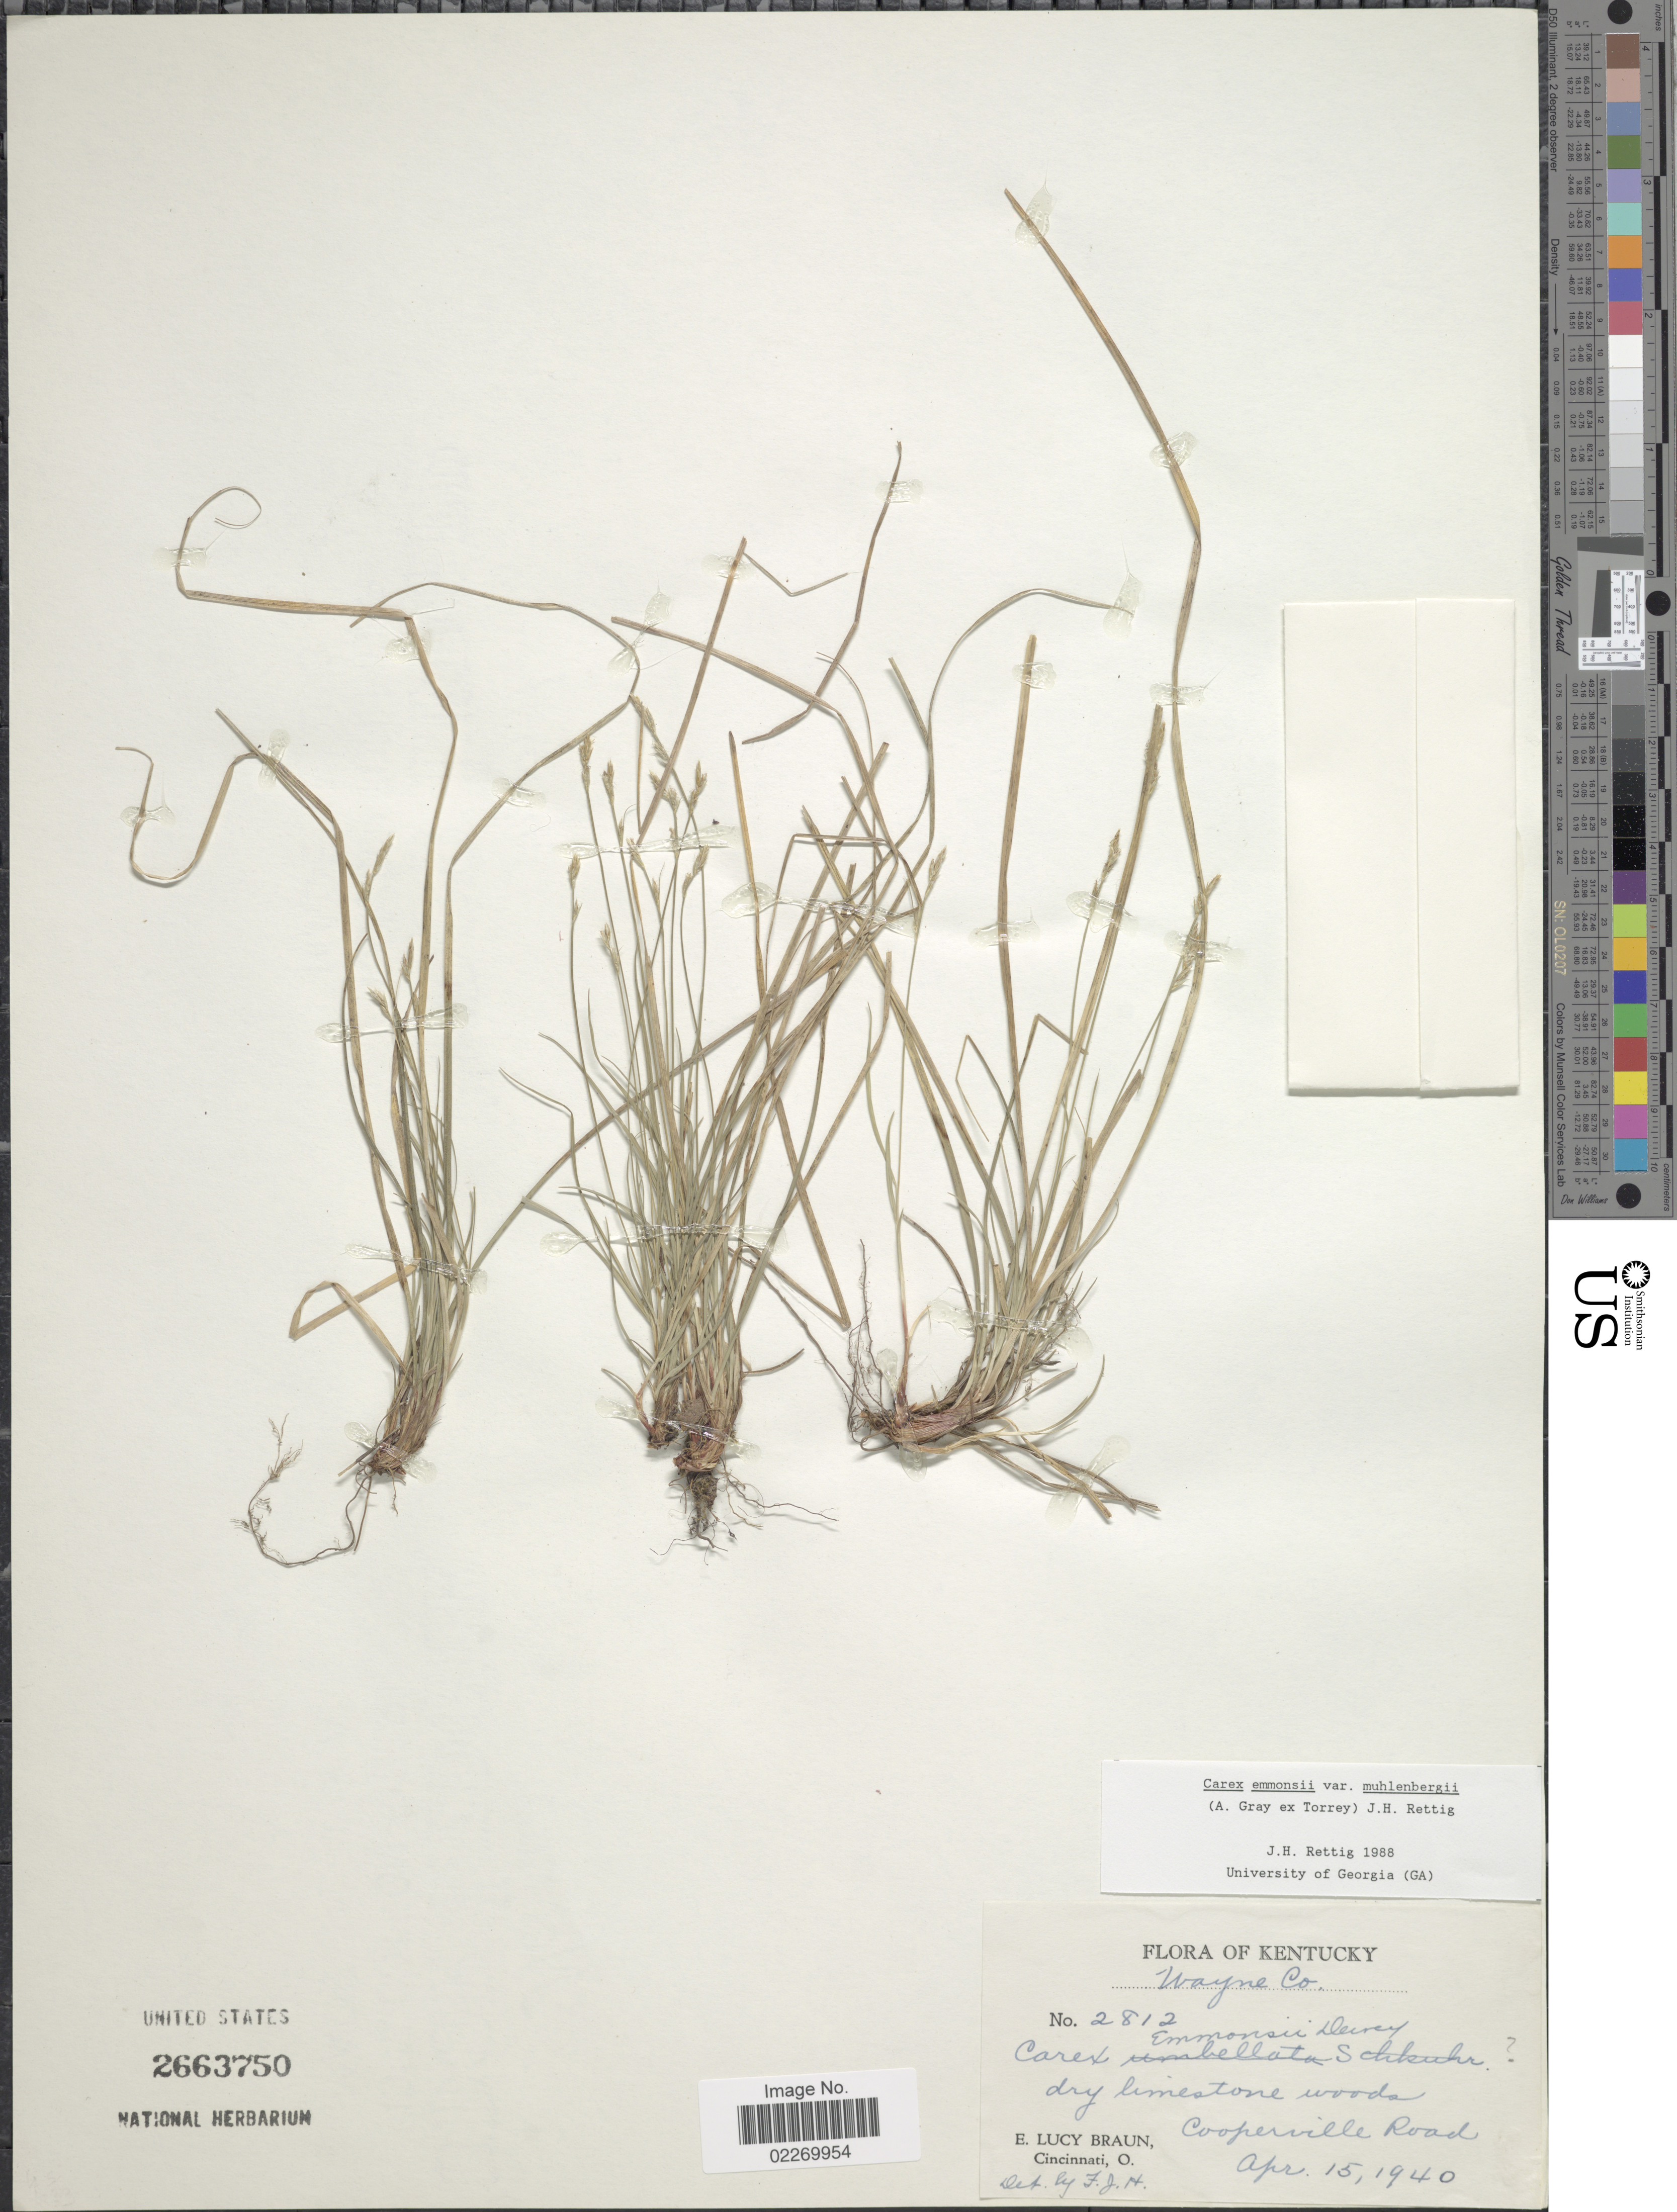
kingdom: Plantae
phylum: Tracheophyta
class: Liliopsida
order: Poales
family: Cyperaceae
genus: Carex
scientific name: Carex albicans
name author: Willd. ex Spreng.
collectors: E. L. Braun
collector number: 2812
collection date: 1940-04-15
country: United States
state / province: Kentucky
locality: Wayne Co. Cooperville Road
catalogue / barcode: US 2663750